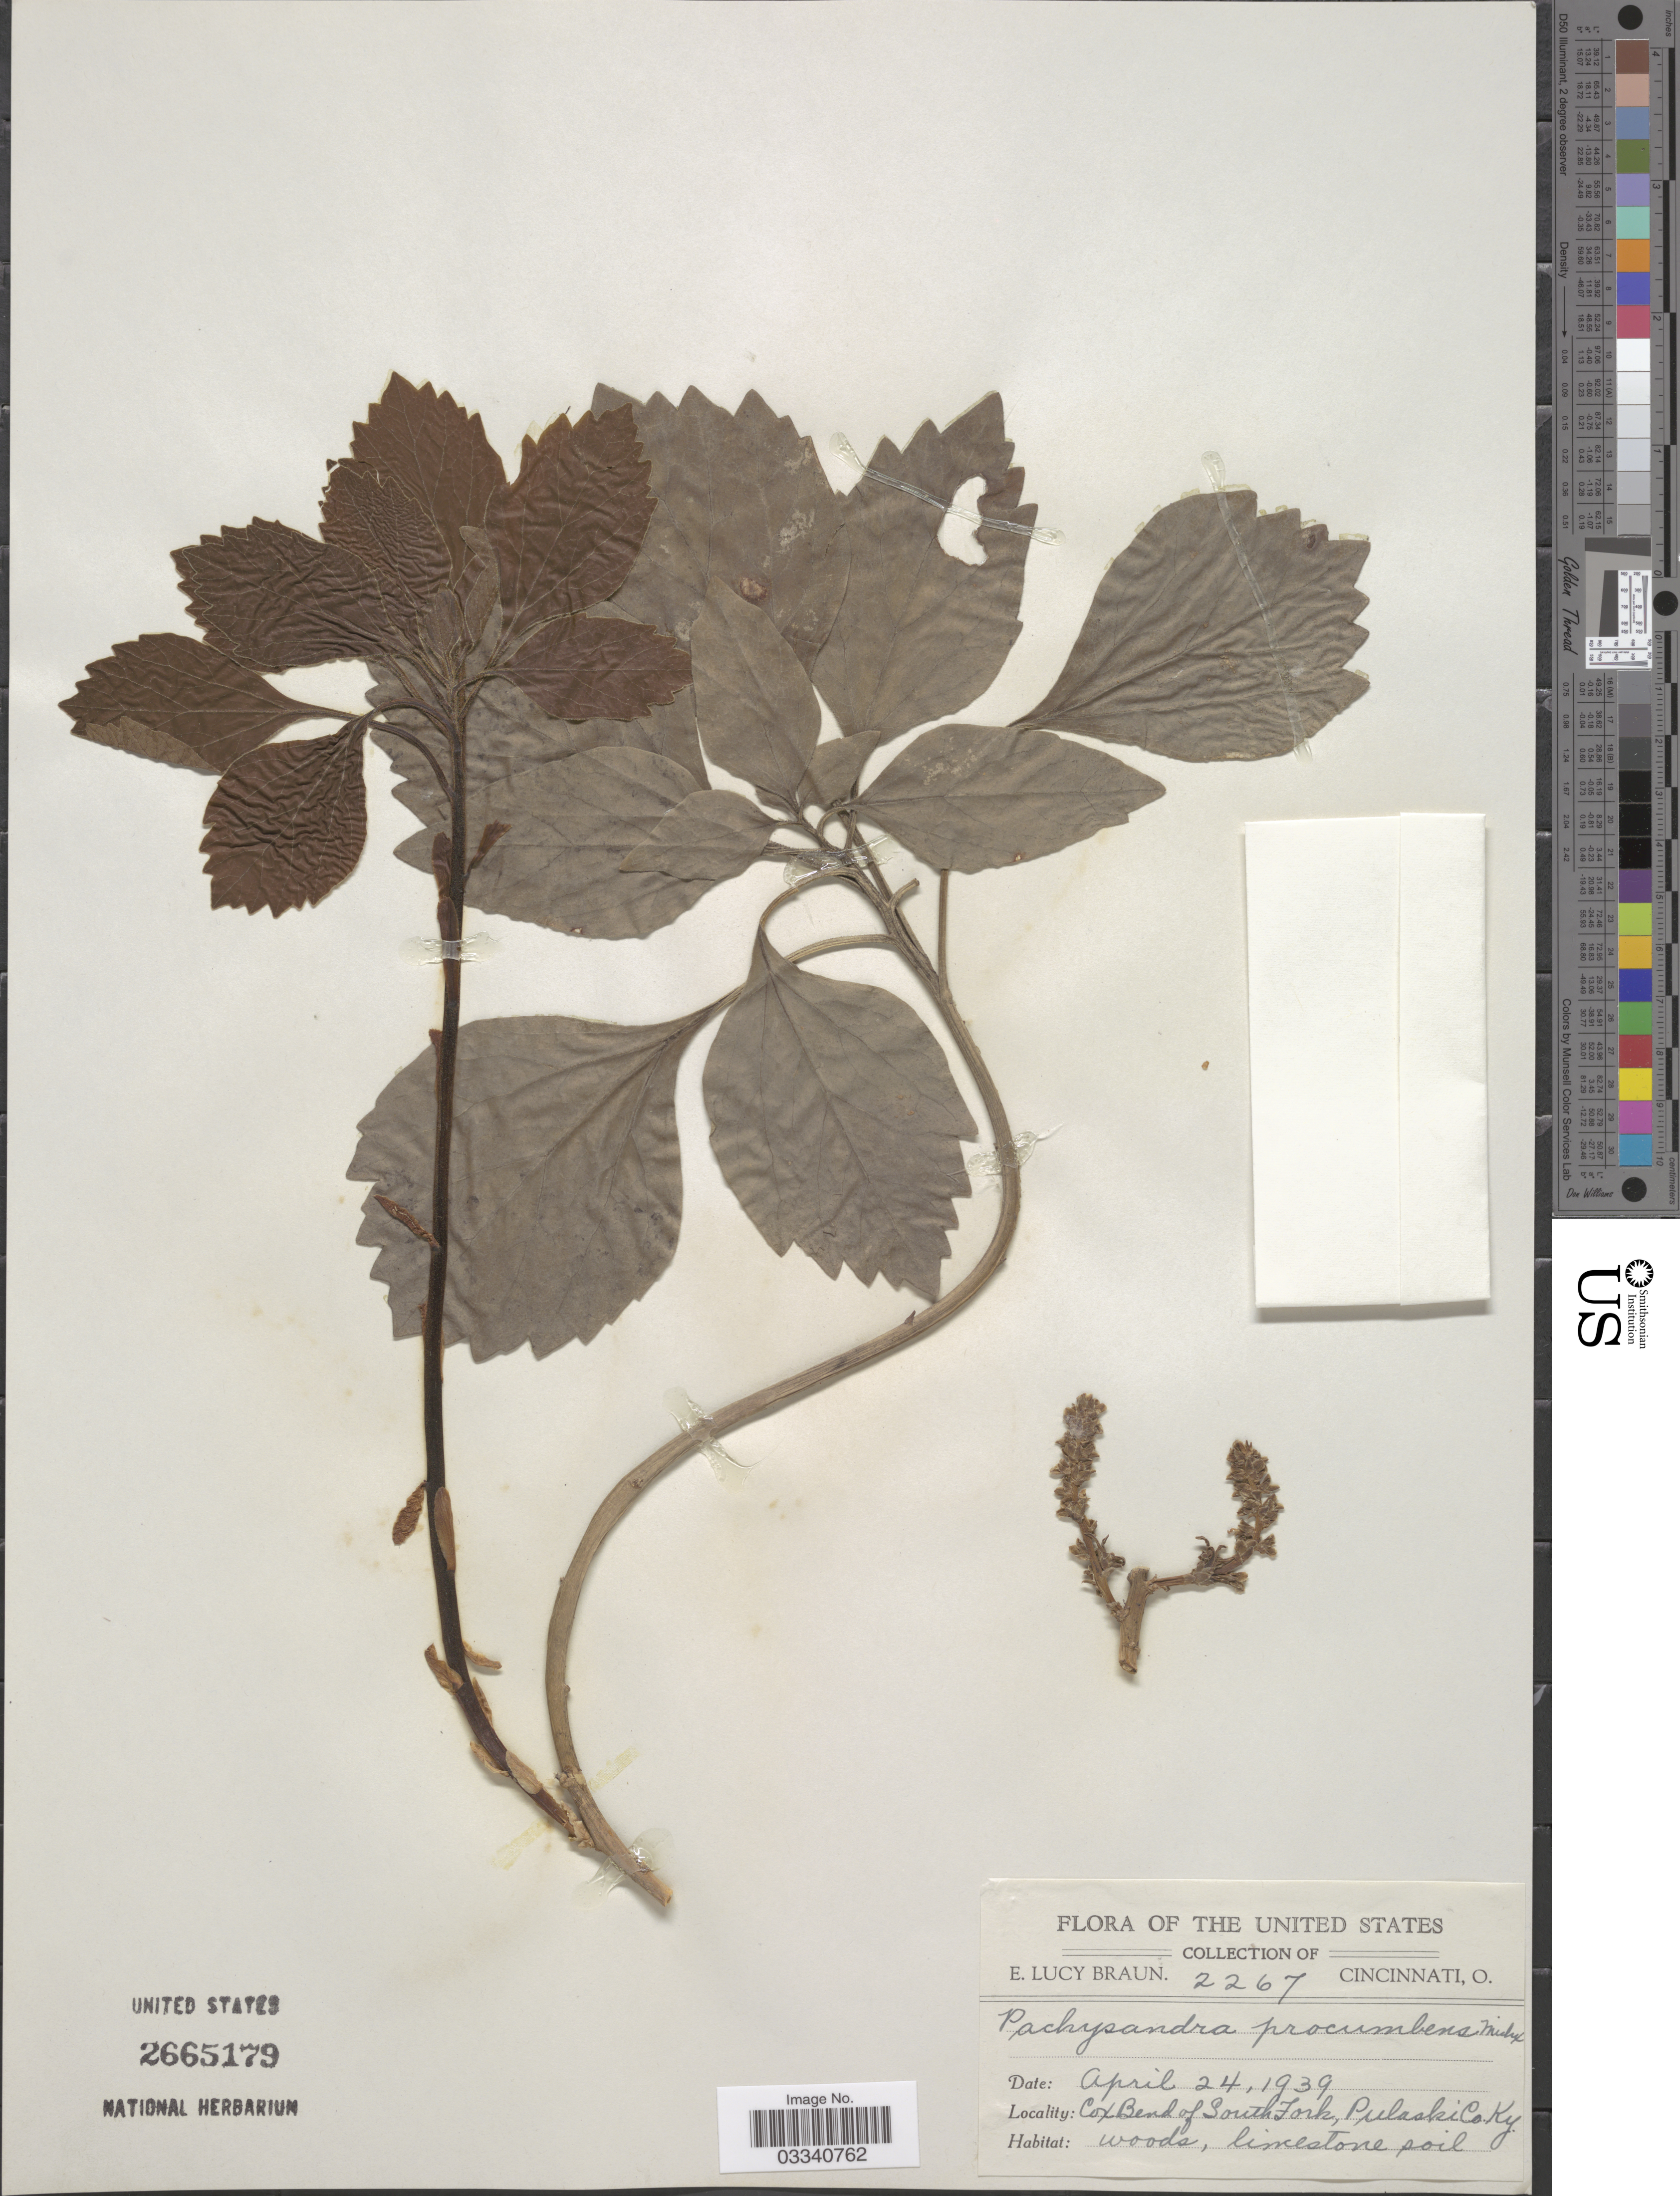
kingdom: Plantae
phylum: Tracheophyta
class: Magnoliopsida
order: Buxales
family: Buxaceae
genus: Pachysandra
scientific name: Pachysandra procumbens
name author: Michx.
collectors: E. L. Braun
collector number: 2267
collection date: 1939-04-24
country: United States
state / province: Kentucky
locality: Cox Bend of South Fork, Pulaski Co.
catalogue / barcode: US 2665179